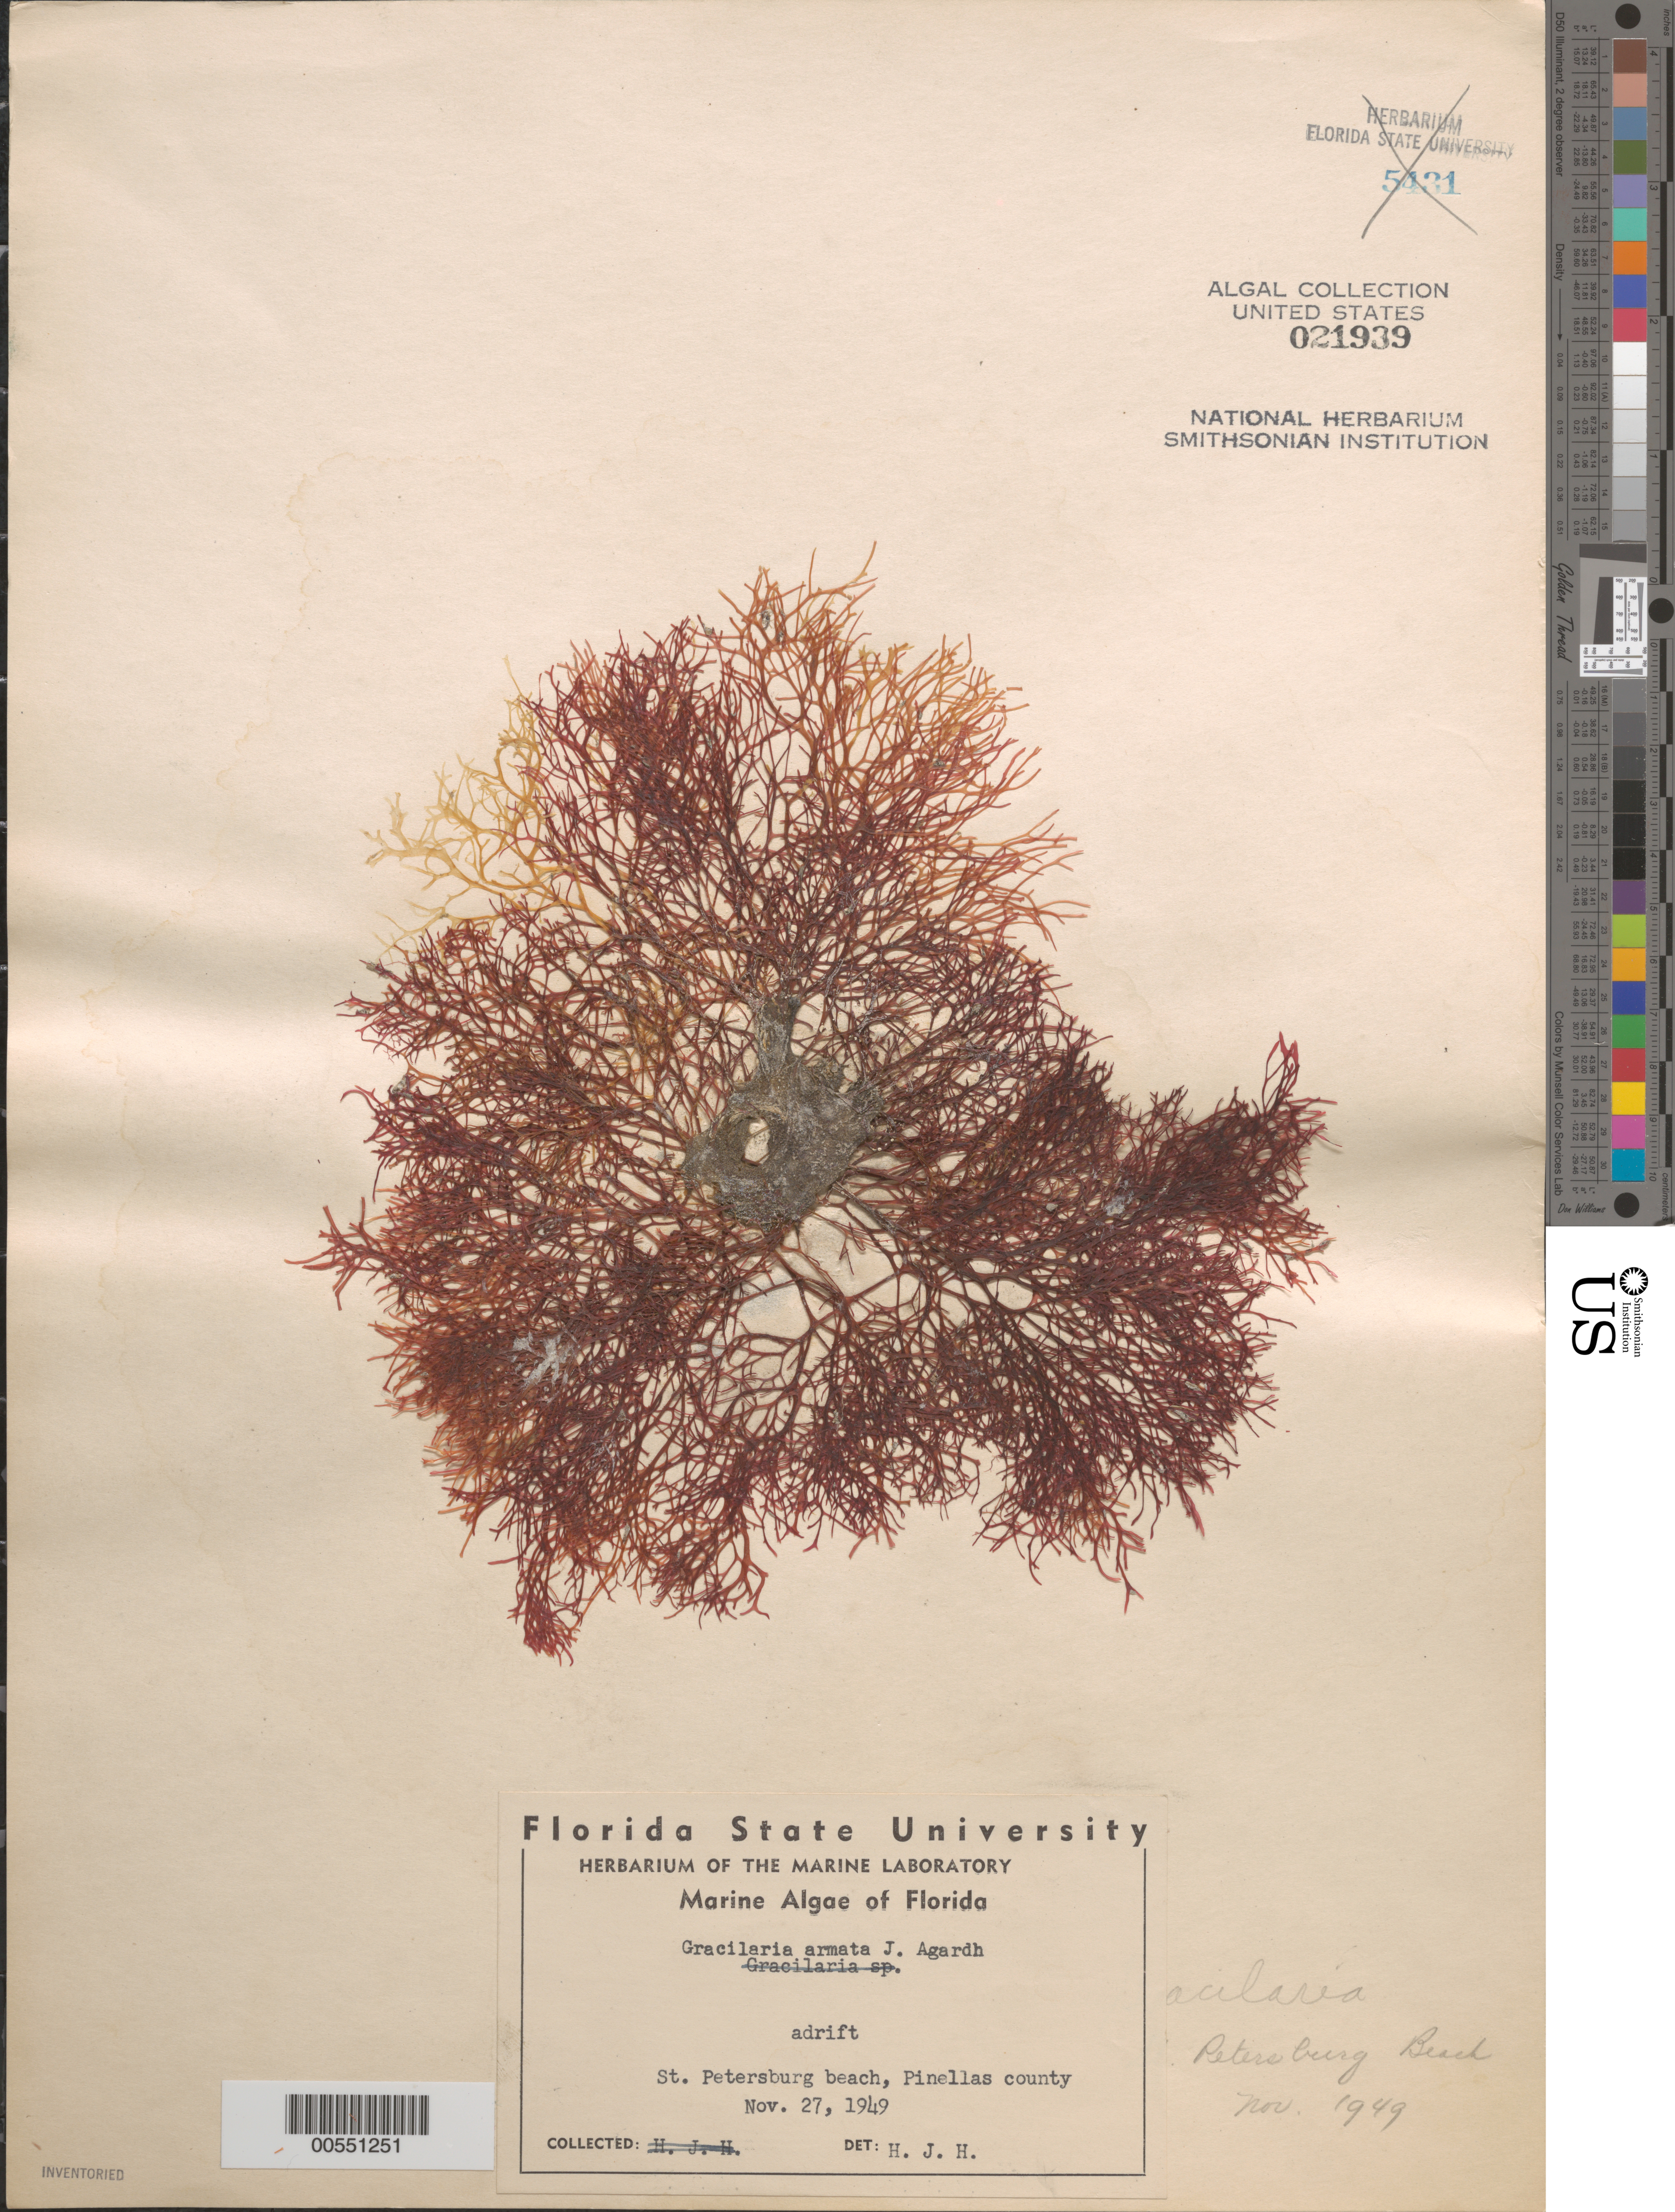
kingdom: Plantae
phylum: Rhodophyta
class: Florideophyceae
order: Gracilariales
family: Gracilariaceae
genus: Gracilaria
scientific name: Gracilaria armata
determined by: Humm, Harold J.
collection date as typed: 27 Nov 1949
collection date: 1949-11-27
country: United States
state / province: Florida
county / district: Pinellas County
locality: St. Petersburg Beach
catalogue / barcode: US 21939